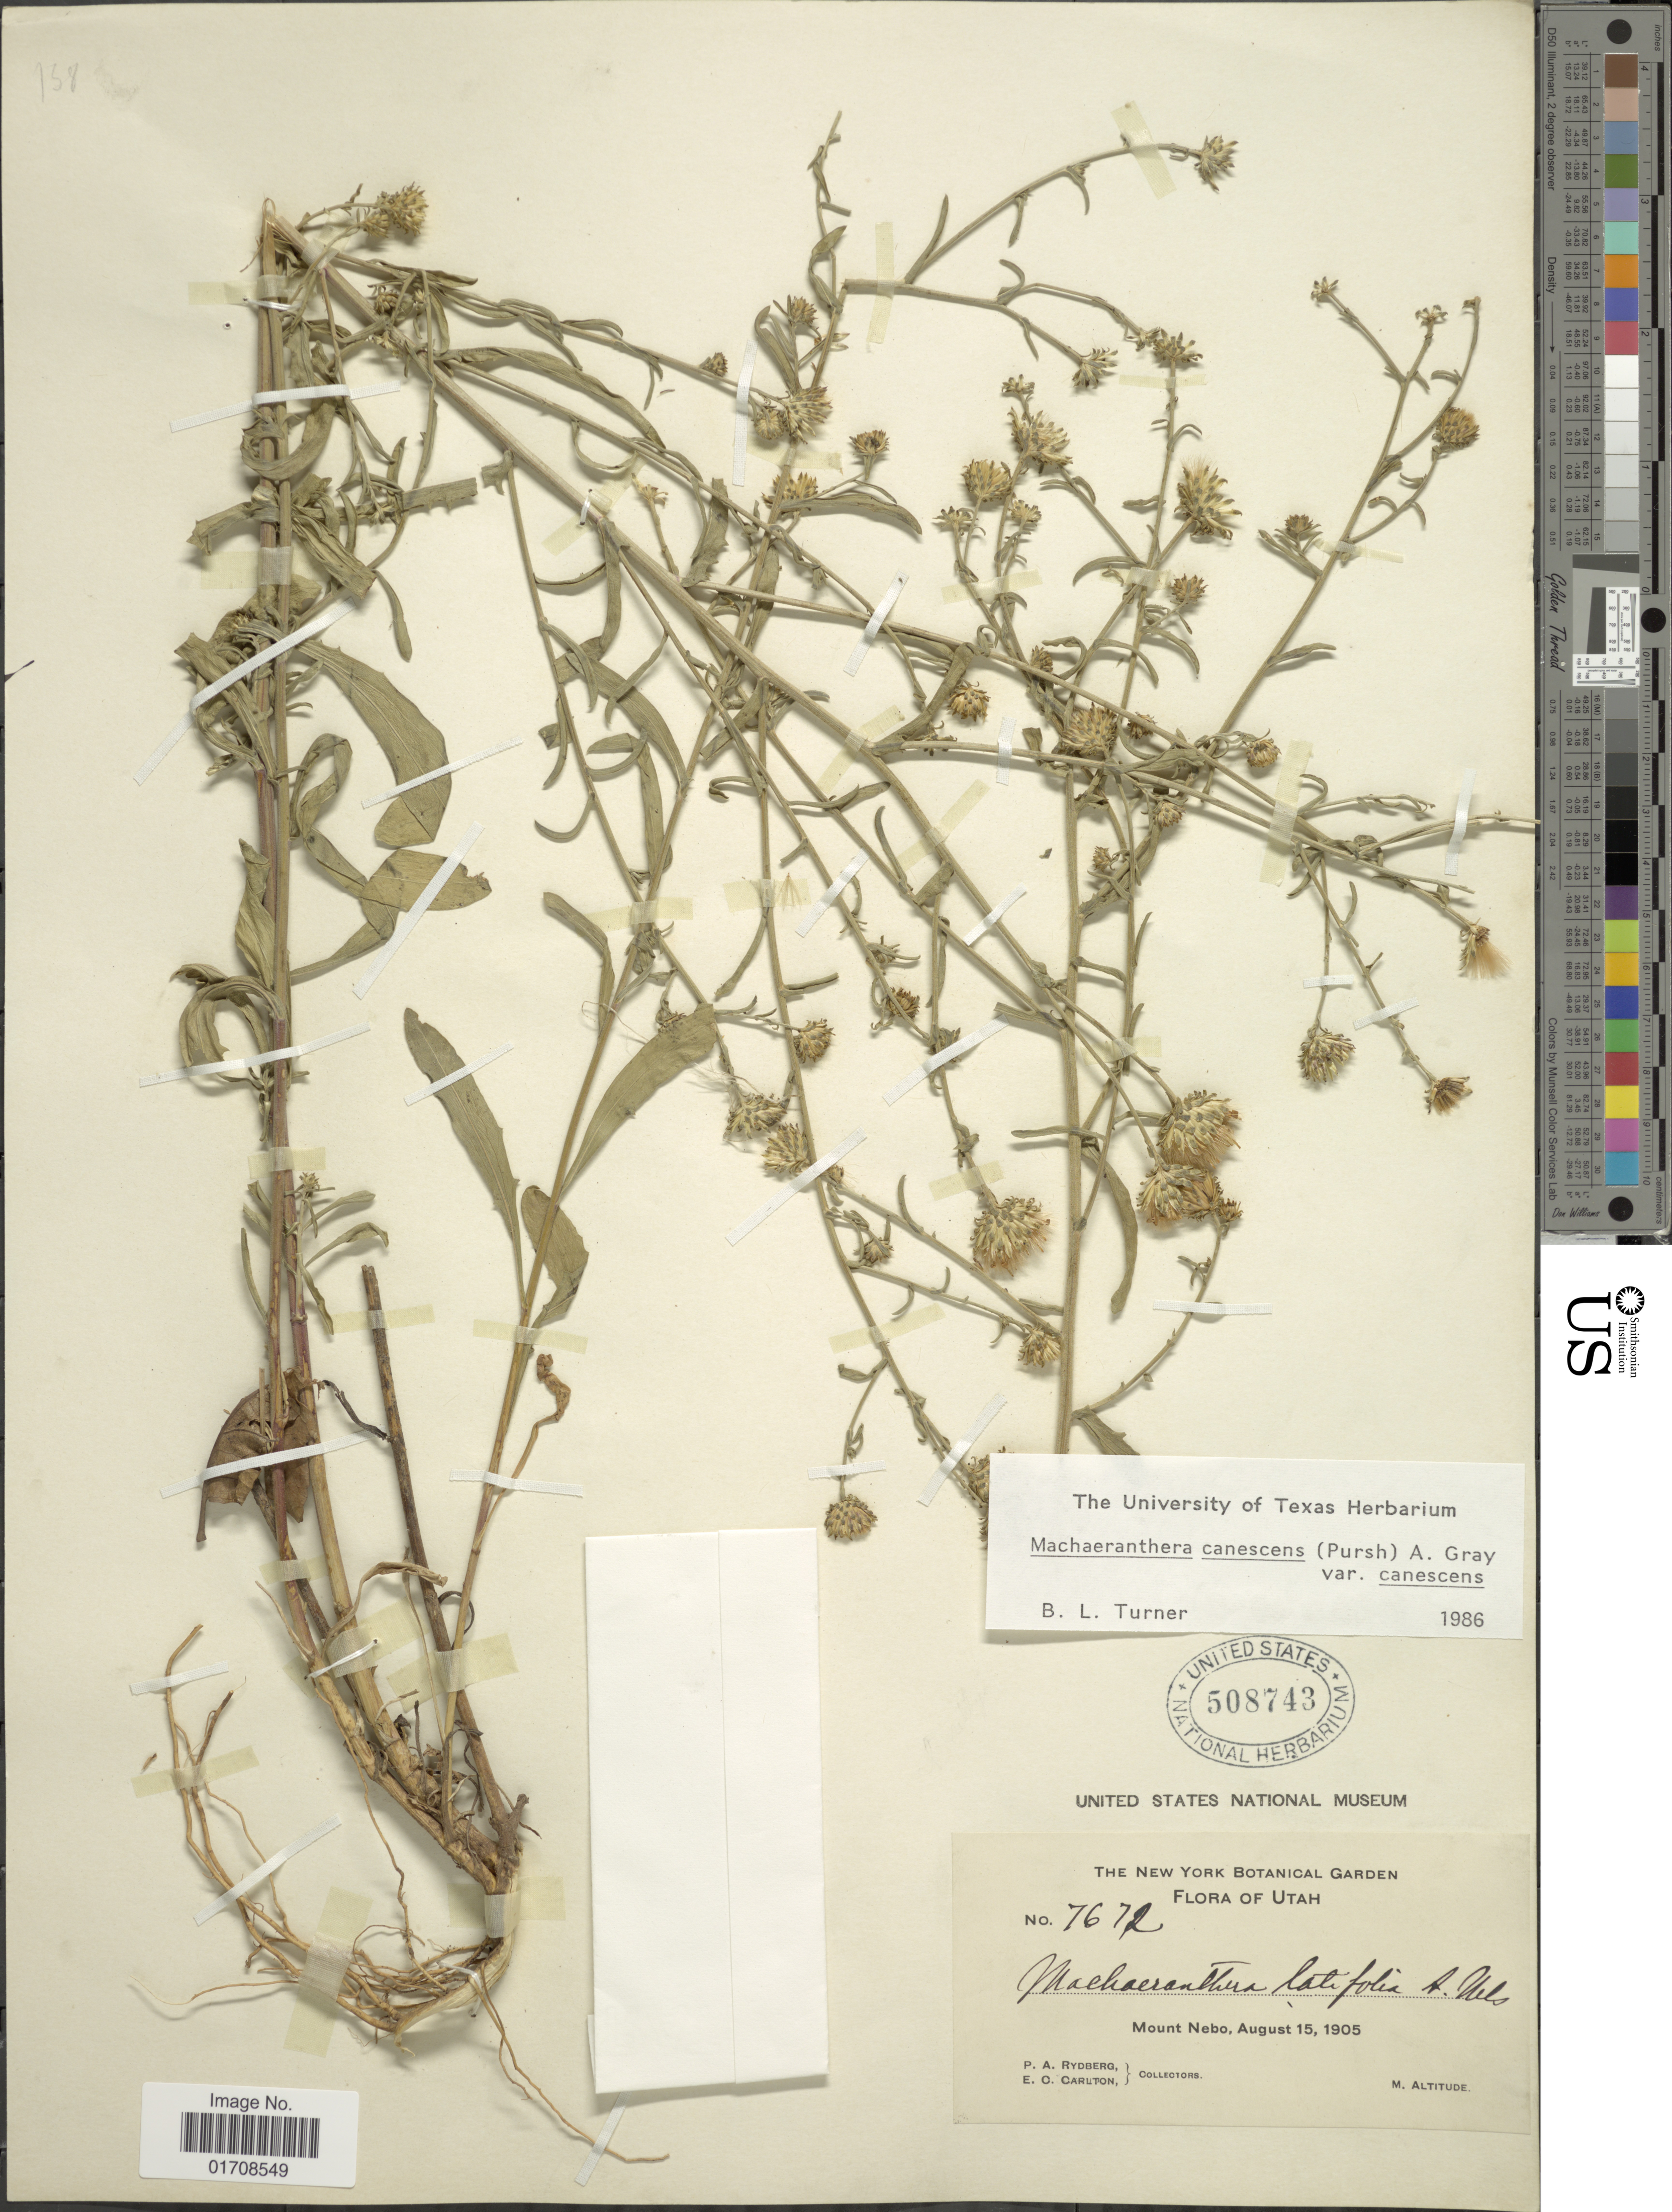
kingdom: Plantae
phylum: Tracheophyta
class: Magnoliopsida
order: Asterales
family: Asteraceae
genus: Machaeranthera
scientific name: Machaeranthera canescens var. canescens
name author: (Pursh) A. Gray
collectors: P. A. Rydberg & E. Carlton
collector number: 7672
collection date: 1905-08-15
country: United States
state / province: Utah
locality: Mount Nebo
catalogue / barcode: US 508743